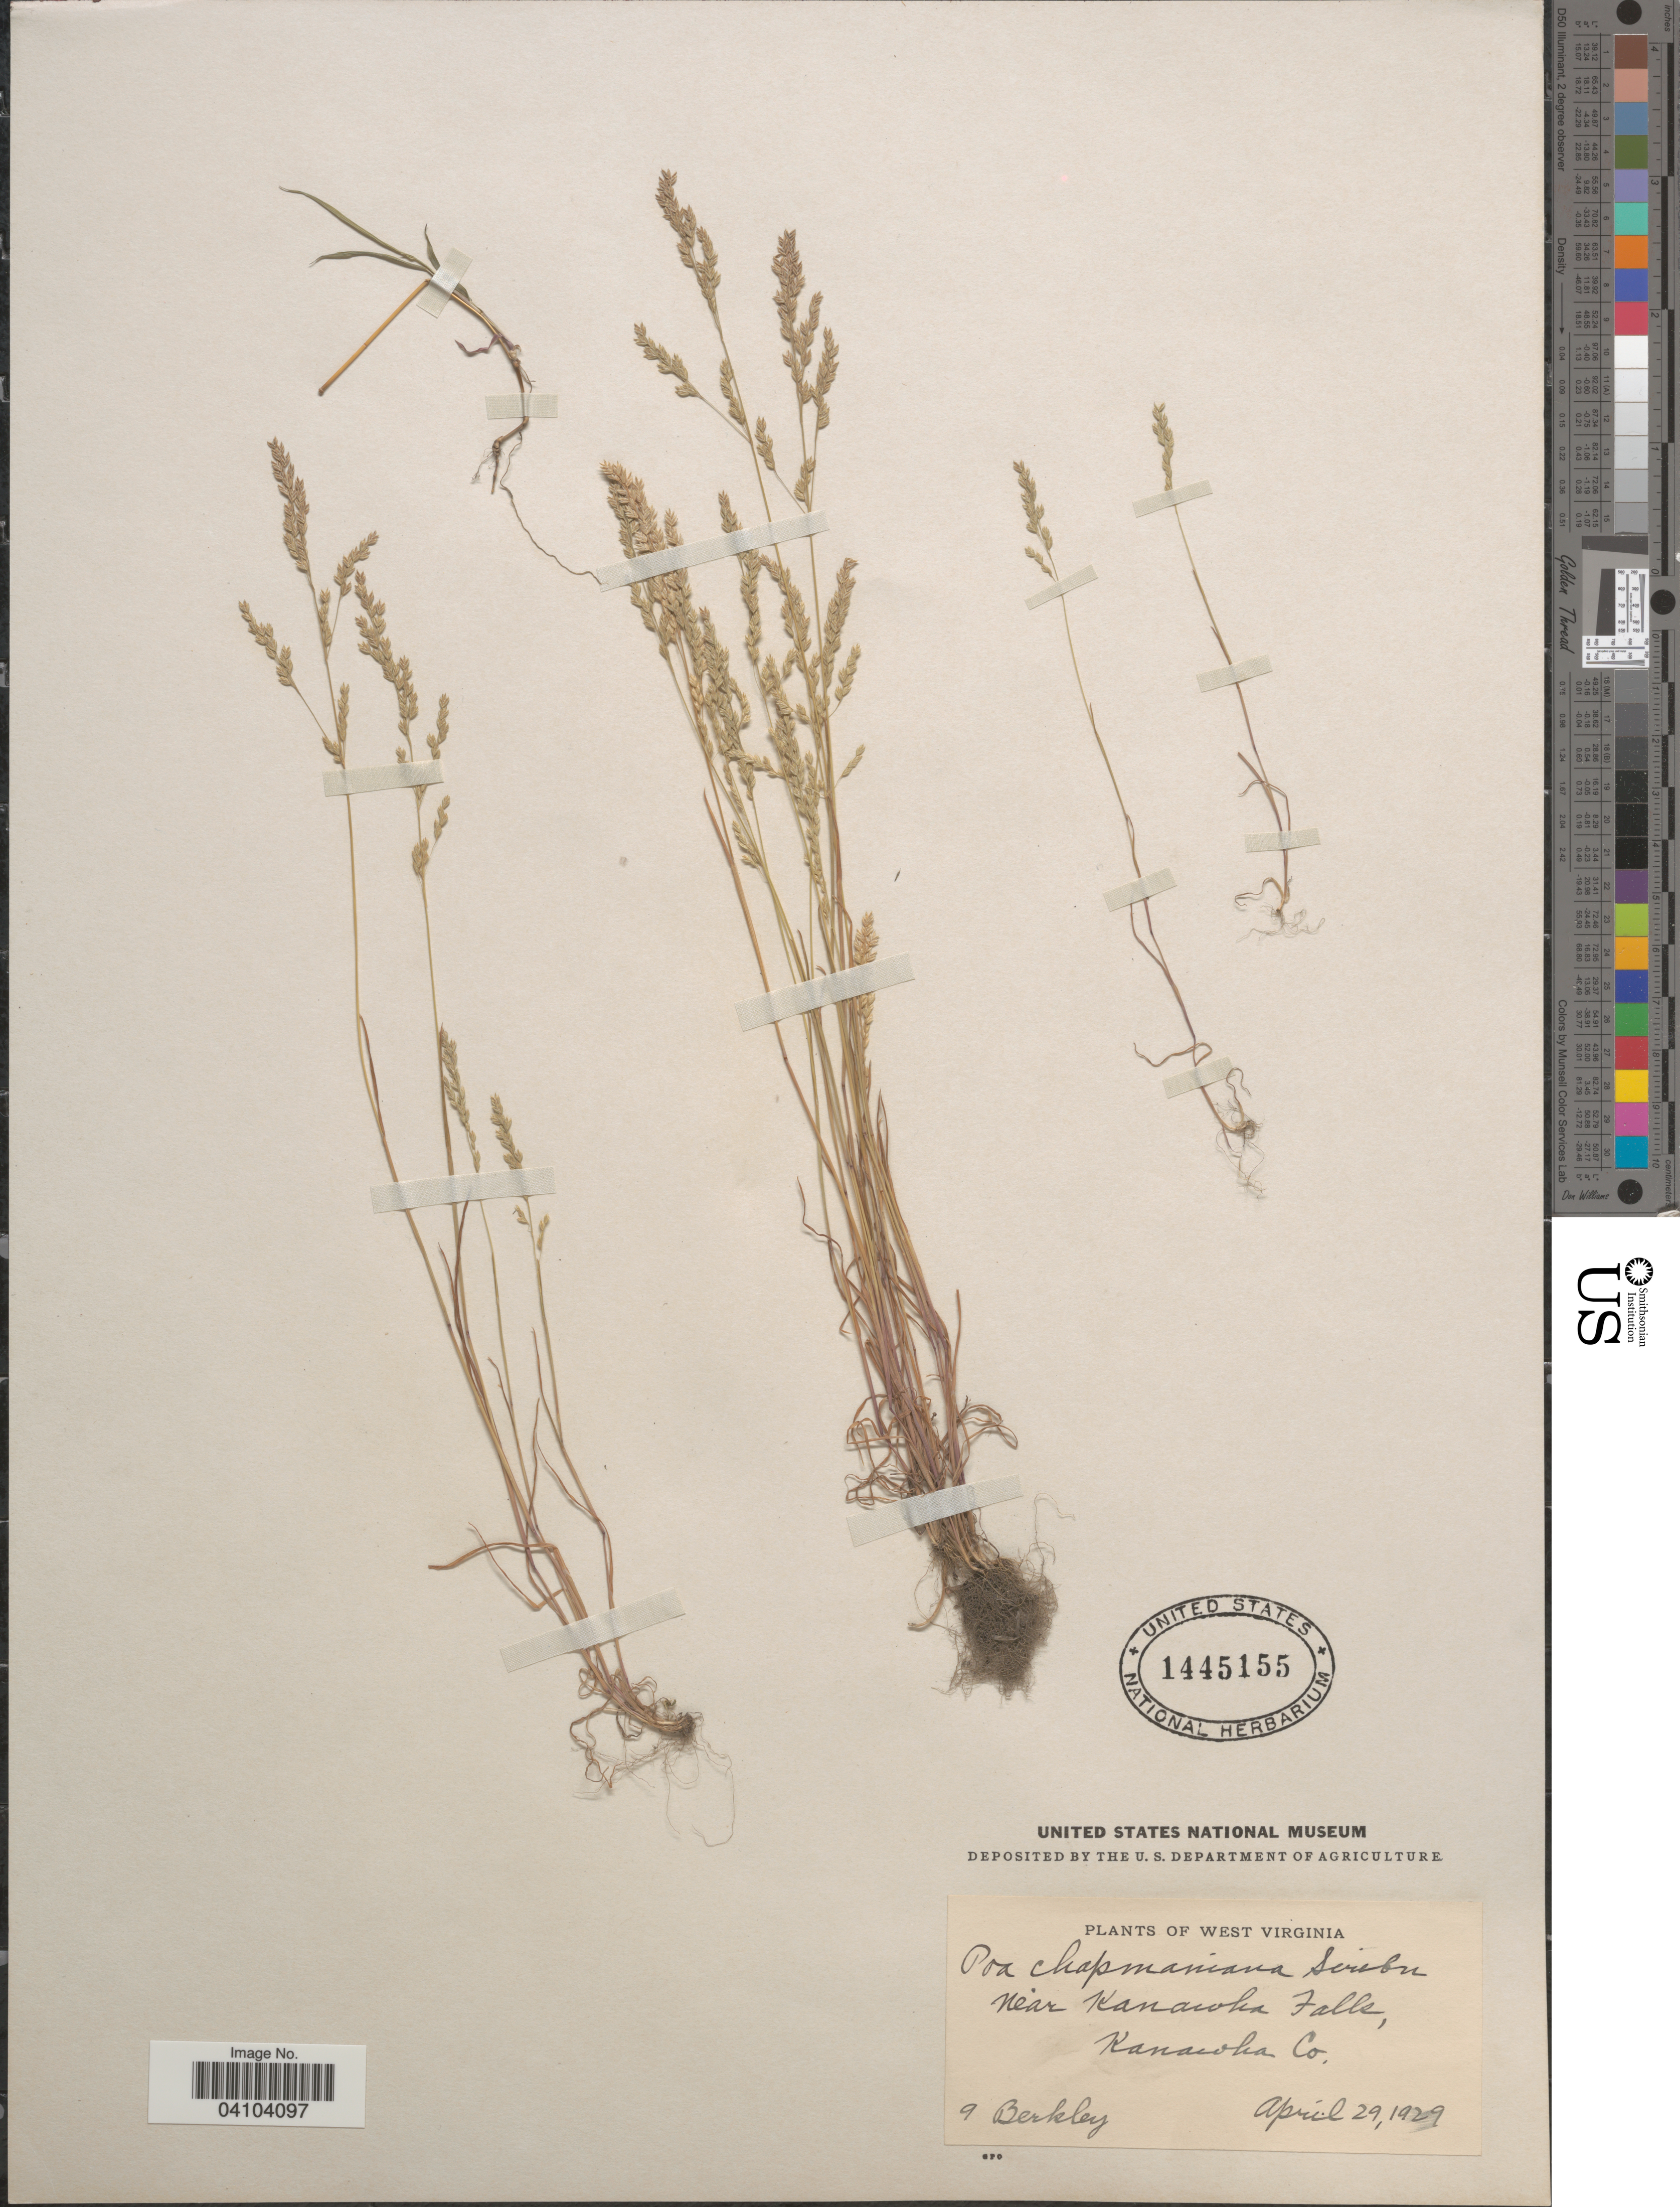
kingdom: Plantae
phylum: Tracheophyta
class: Liliopsida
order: Poales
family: Poaceae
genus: Poa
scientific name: Poa chapmaniana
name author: Scribn.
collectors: Berkley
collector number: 9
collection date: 1929-04-29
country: United States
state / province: West Virginia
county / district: Kanawha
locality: Near Kanawka Falls, Kanawka Co.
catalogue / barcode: US 1445155